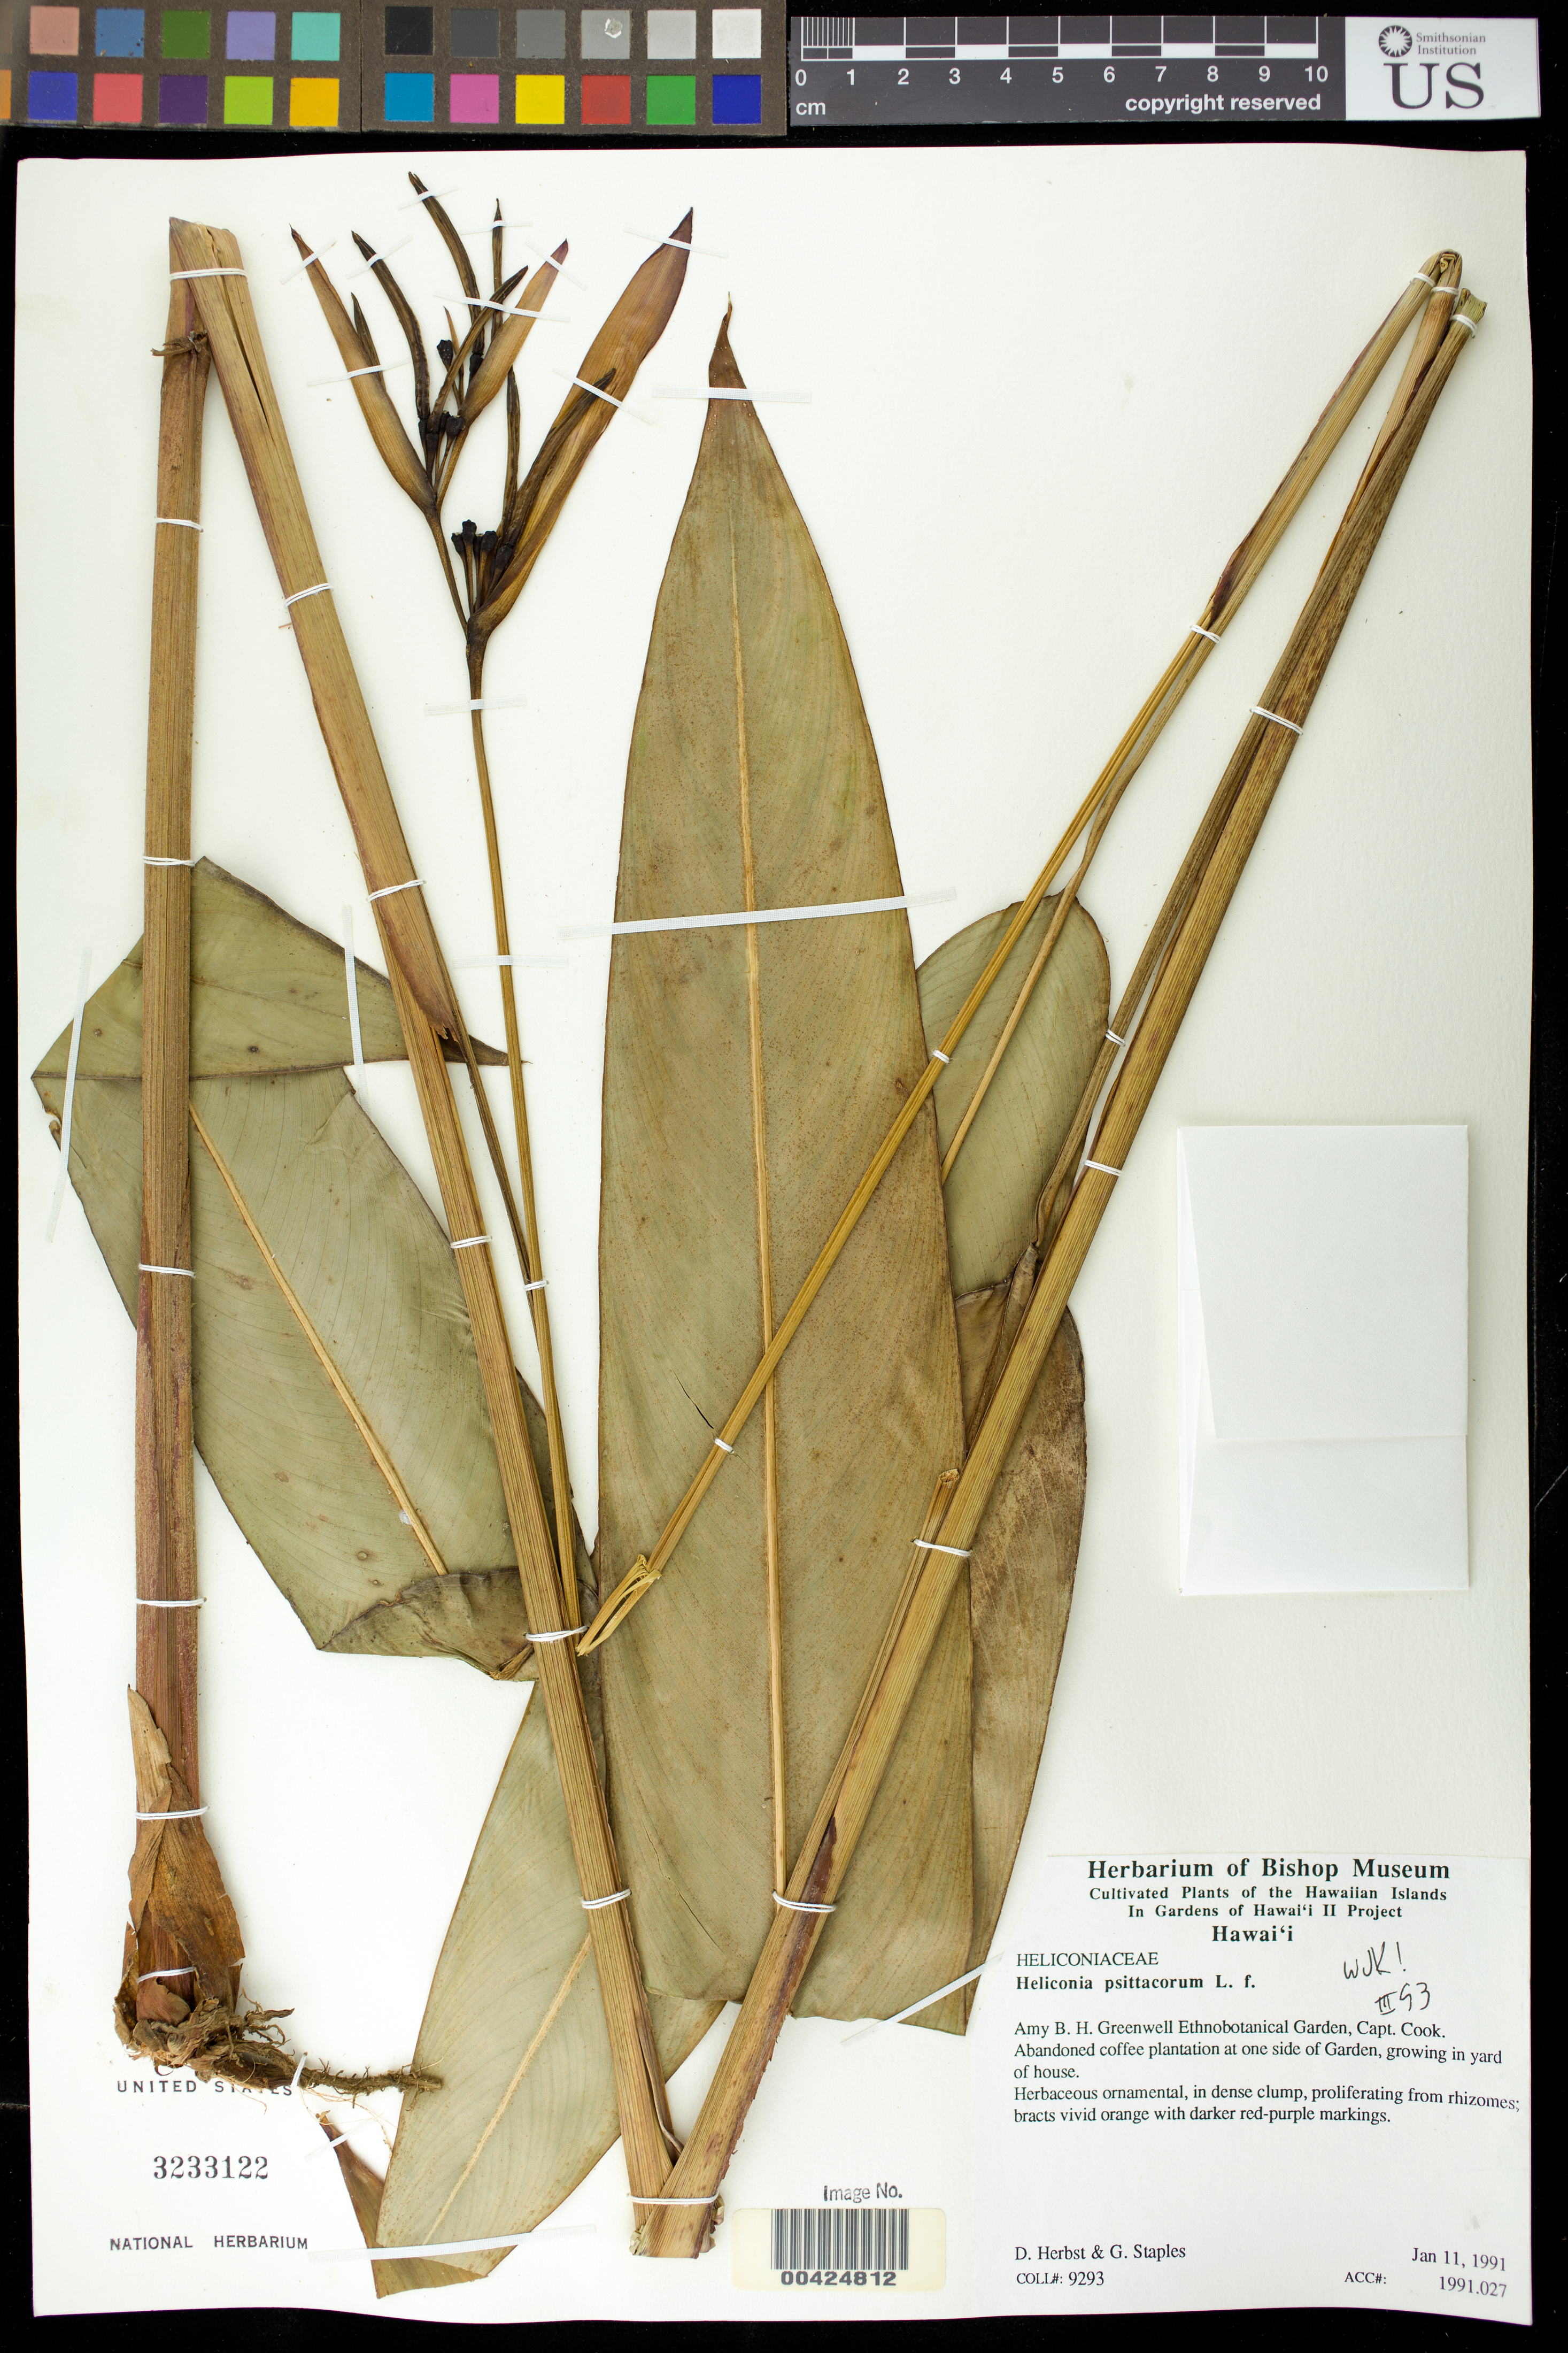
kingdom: Plantae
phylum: Tracheophyta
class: Liliopsida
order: Zingiberales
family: Heliconiaceae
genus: Heliconia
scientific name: Heliconia sp.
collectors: D. R. Herbst & G. Staples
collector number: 9293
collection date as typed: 11 Jan 1991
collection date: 1991-01-11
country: United States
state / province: Hawaii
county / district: Maui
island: Maui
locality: Amy b.h. greenwell ethnobotanical garden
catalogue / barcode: US 3233122